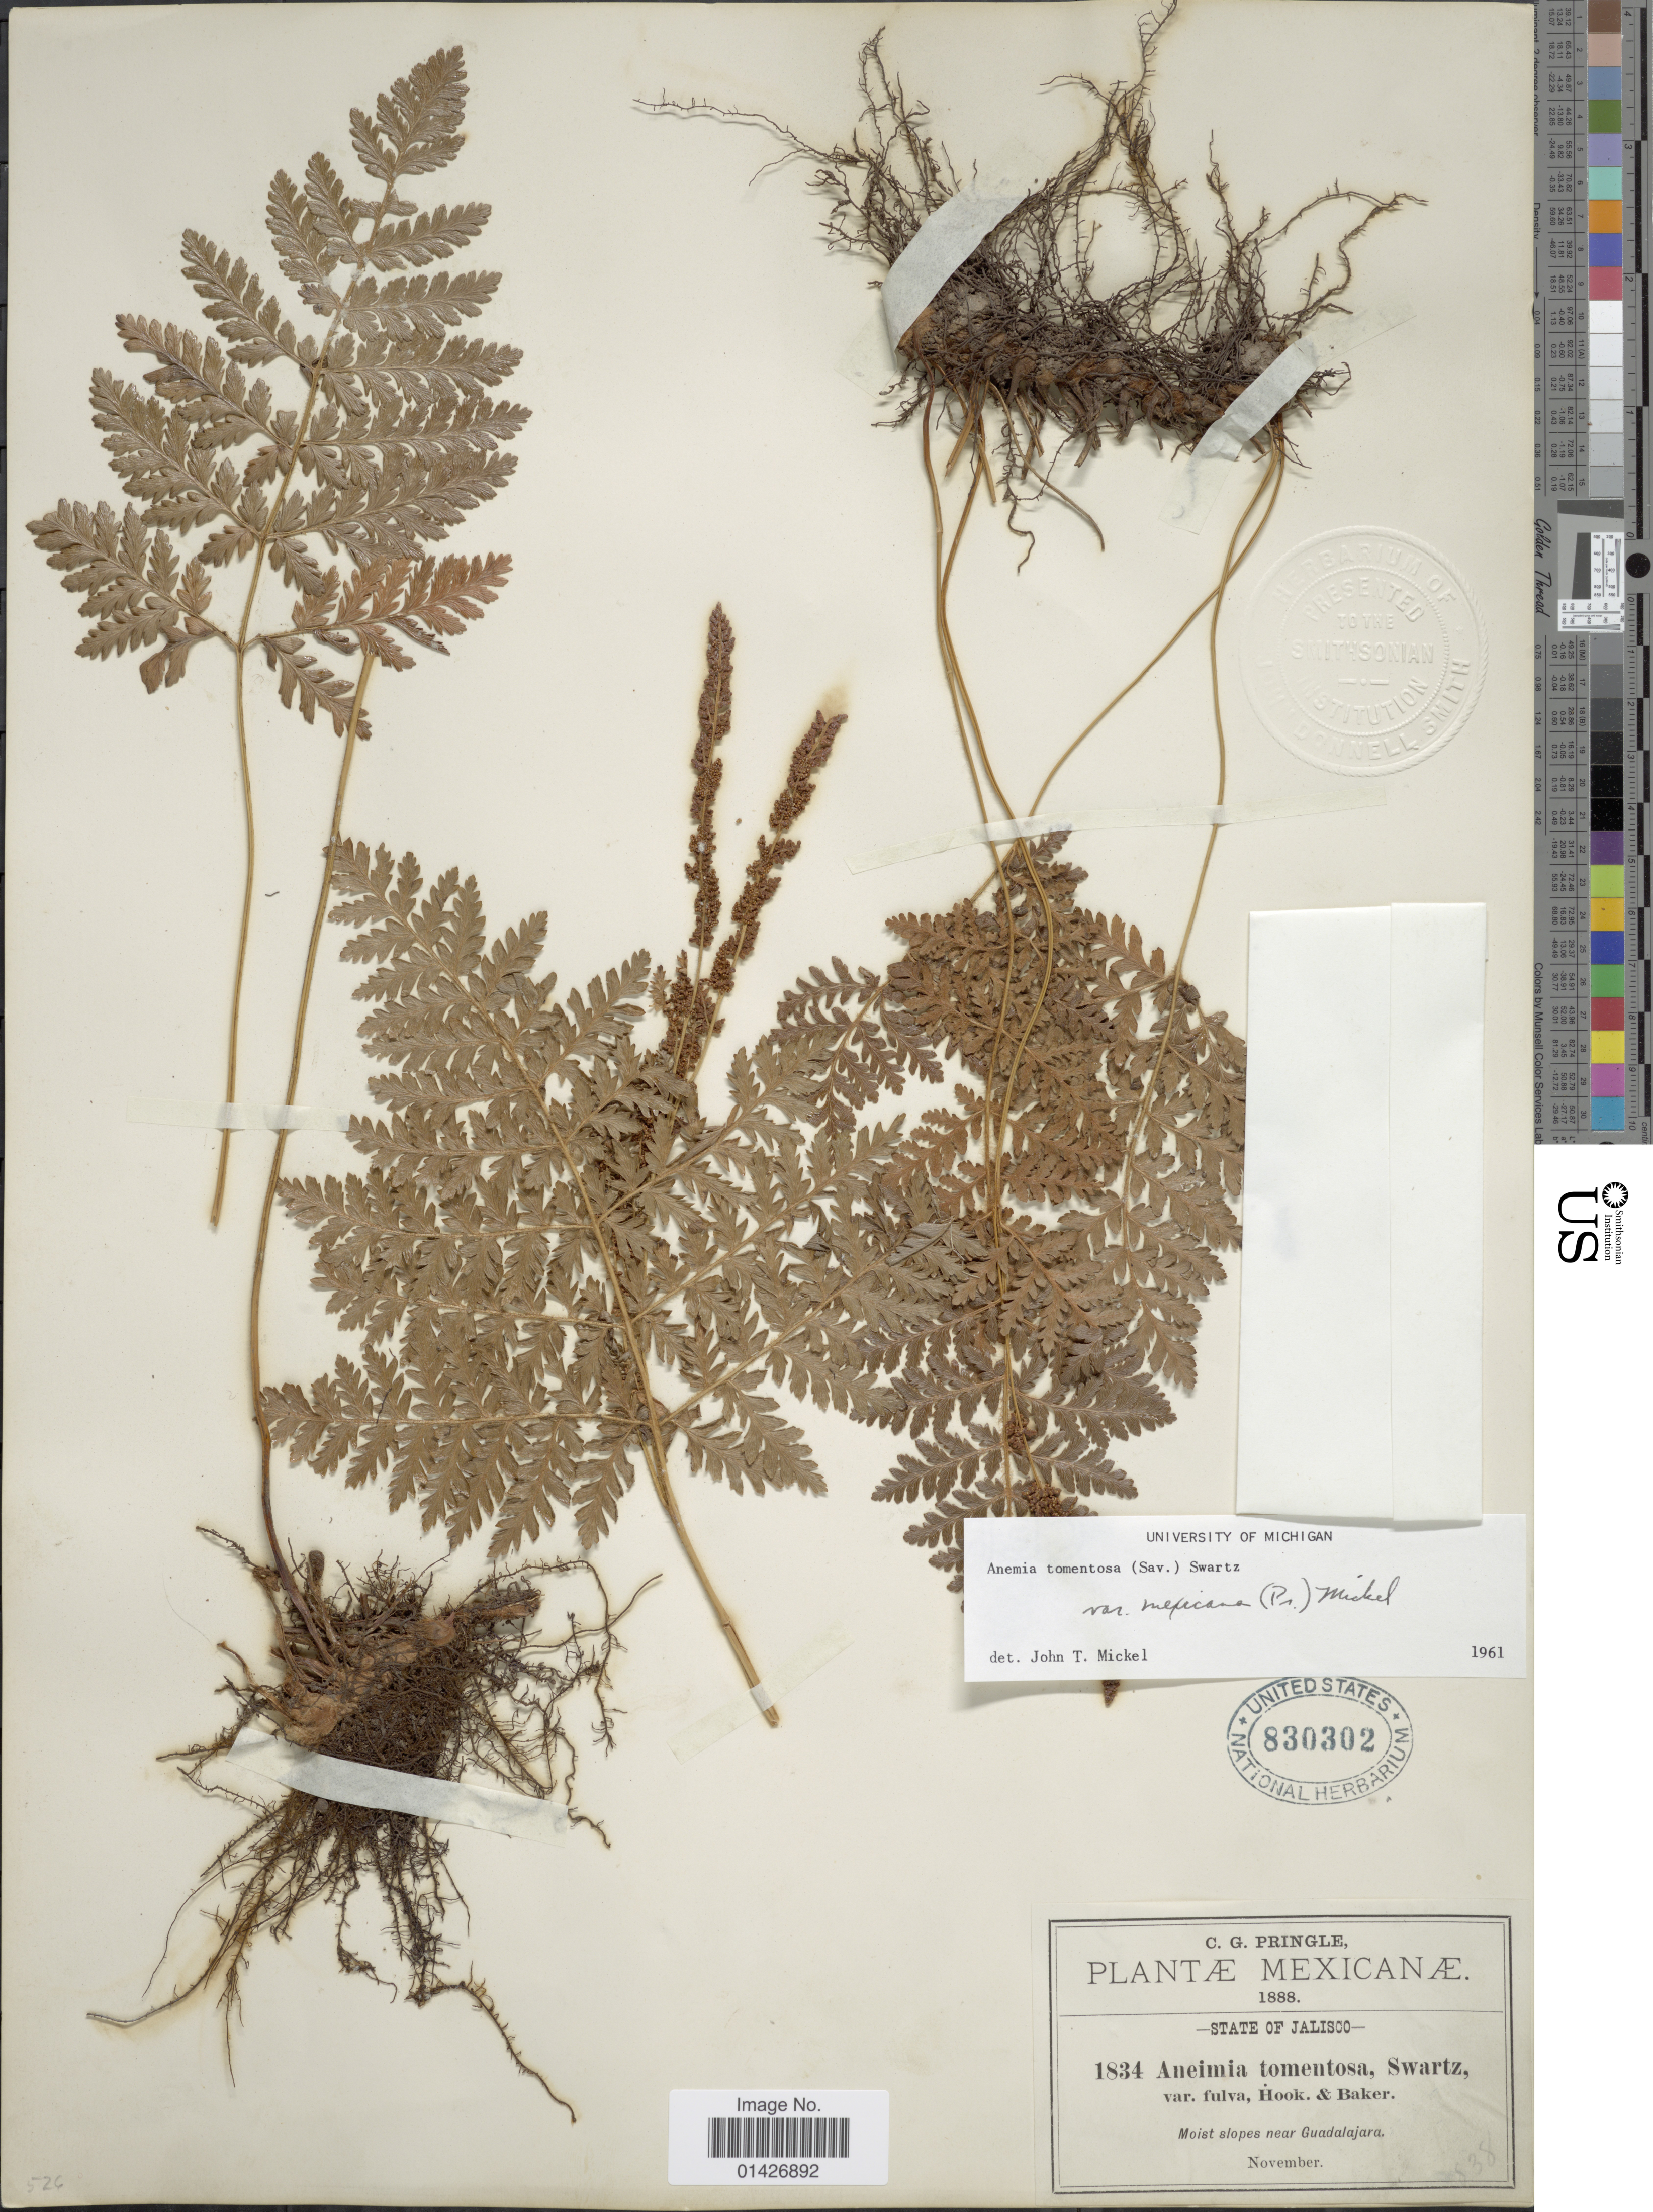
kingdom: Plantae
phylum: Tracheophyta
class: Polypodiopsida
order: Schizaeales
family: Anemiaceae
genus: Anemia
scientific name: Anemia tomentosa var. mexicana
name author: (C. Presl) Mickel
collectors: C. G. Pringle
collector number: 1834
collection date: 1888-11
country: Mexico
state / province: Jalisco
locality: Moist slopes near Guadalajara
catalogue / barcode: US 830302